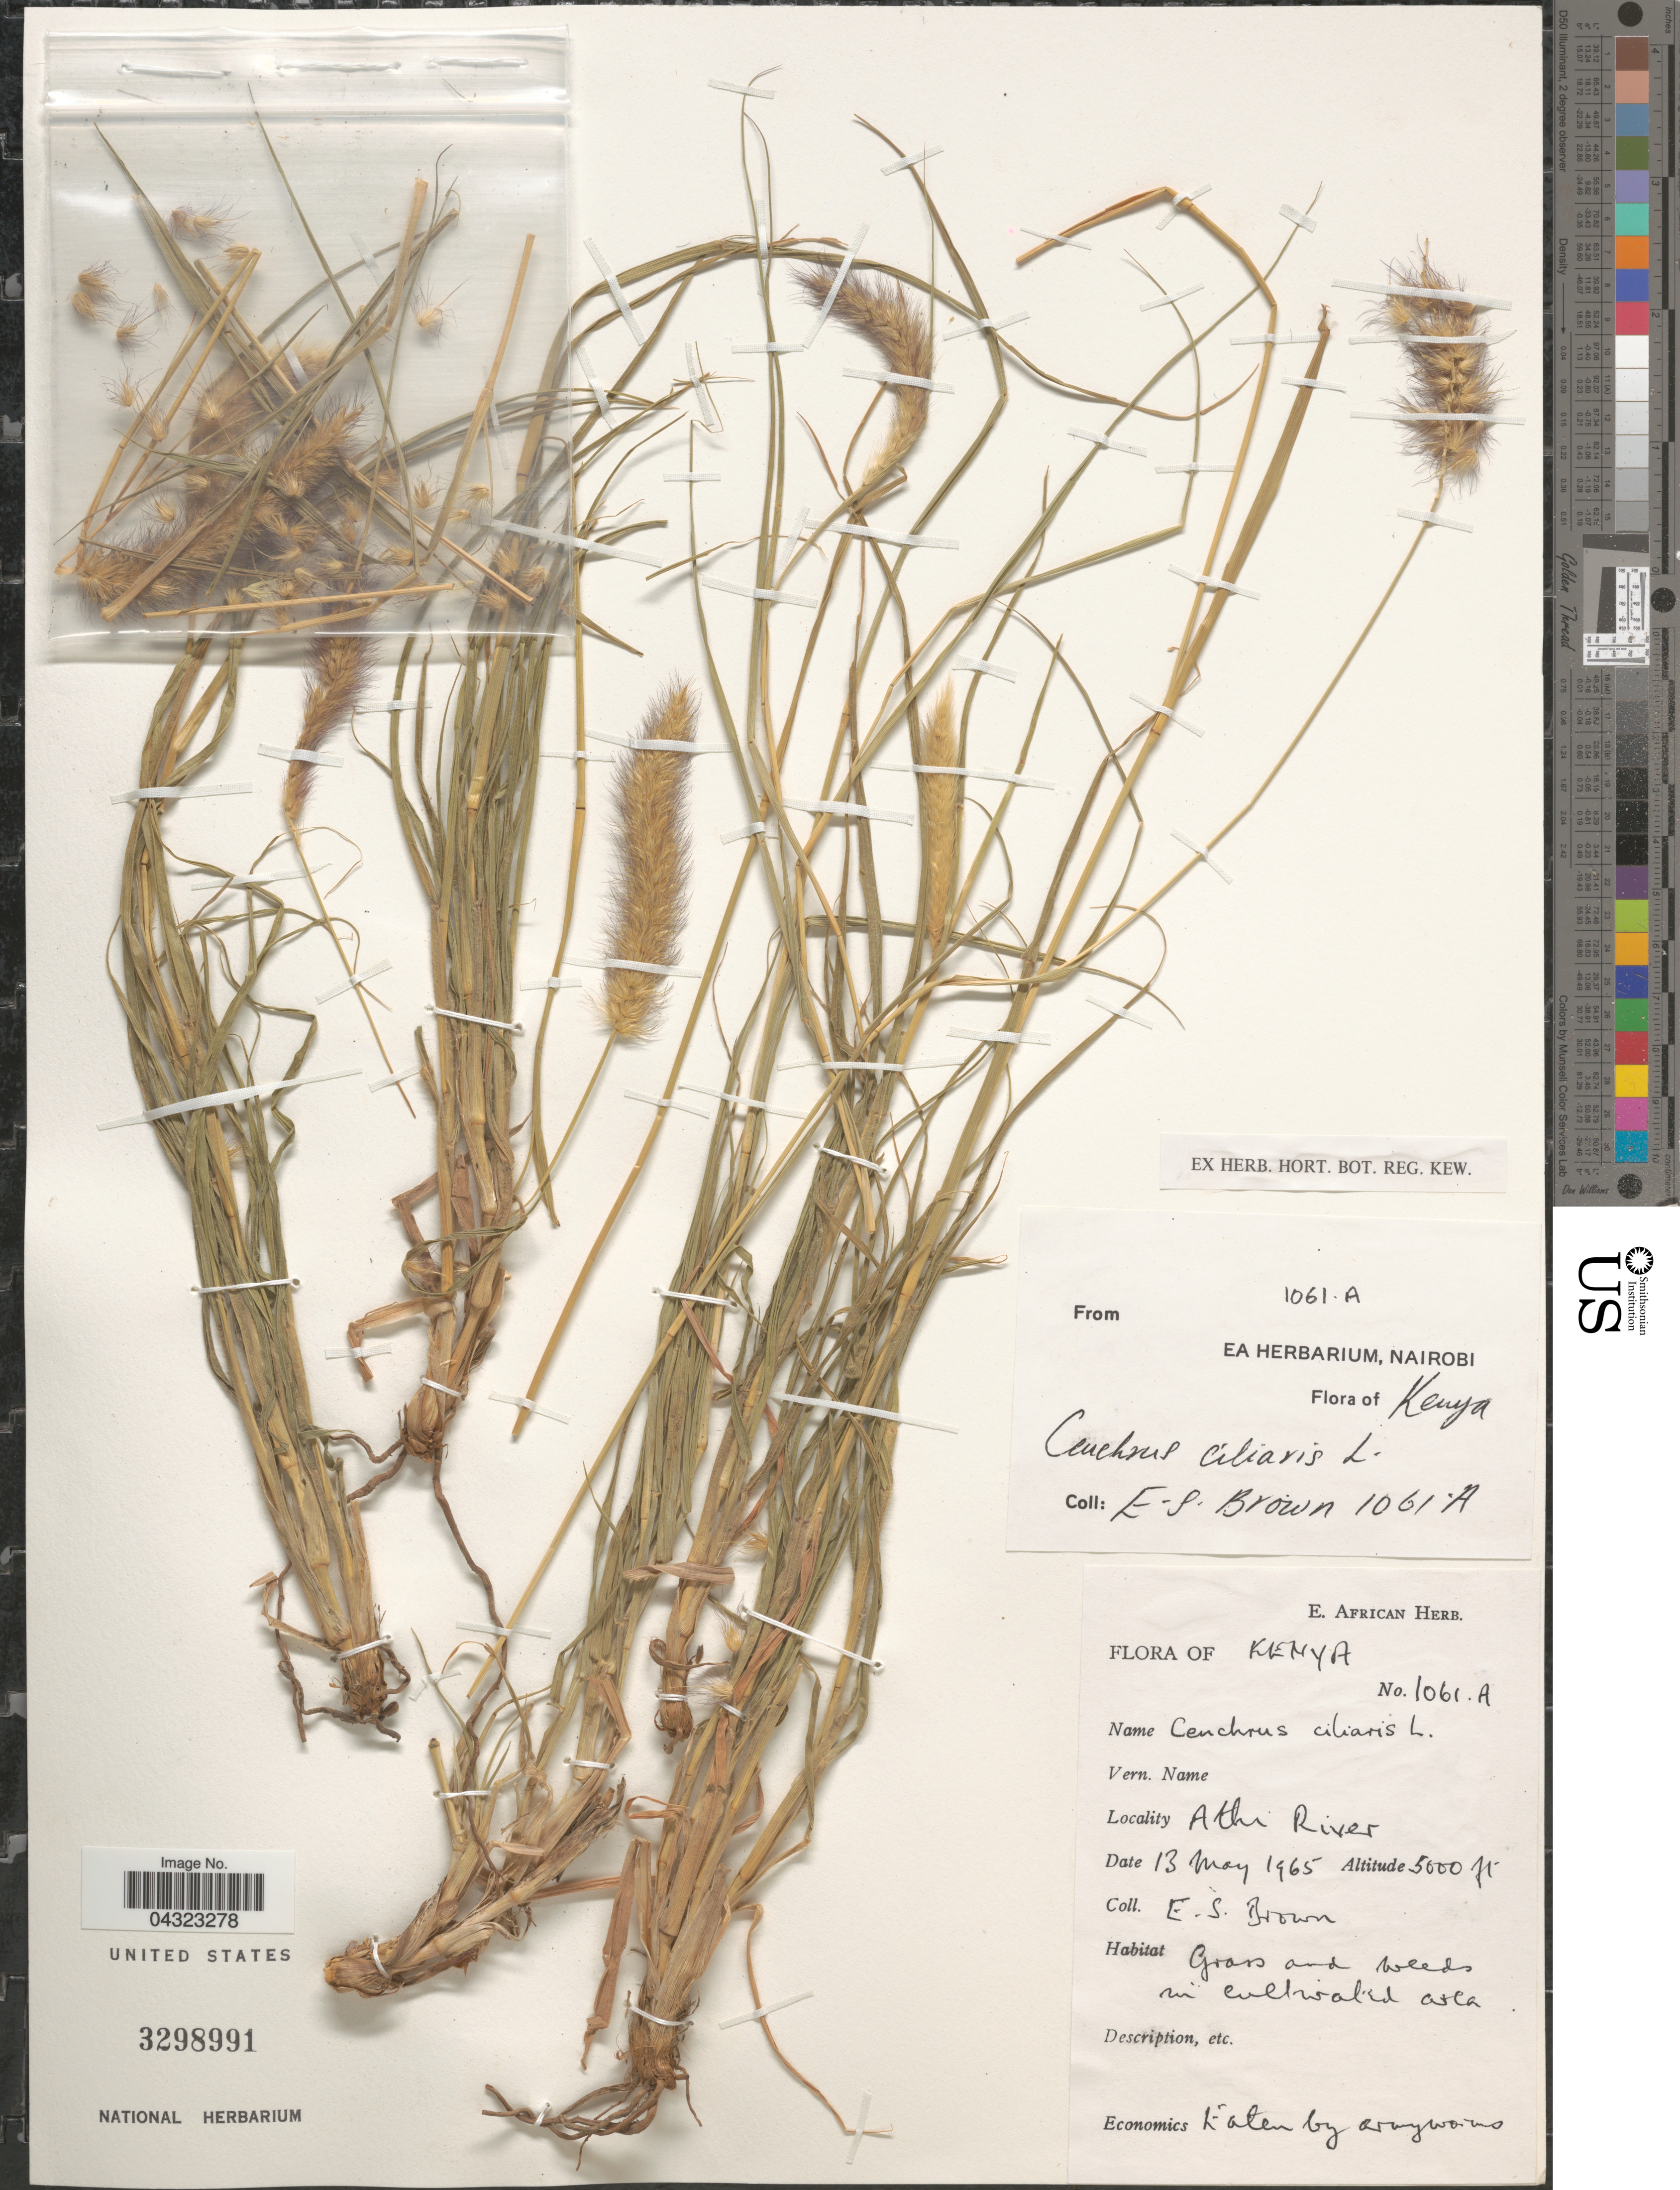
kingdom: Plantae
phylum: Tracheophyta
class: Liliopsida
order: Poales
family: Poaceae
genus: Cenchrus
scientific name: Cenchrus ciliaris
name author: L.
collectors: E. Brown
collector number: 1061A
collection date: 1965-05-13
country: Kenya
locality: Athi River.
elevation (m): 1524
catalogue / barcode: US 3298991